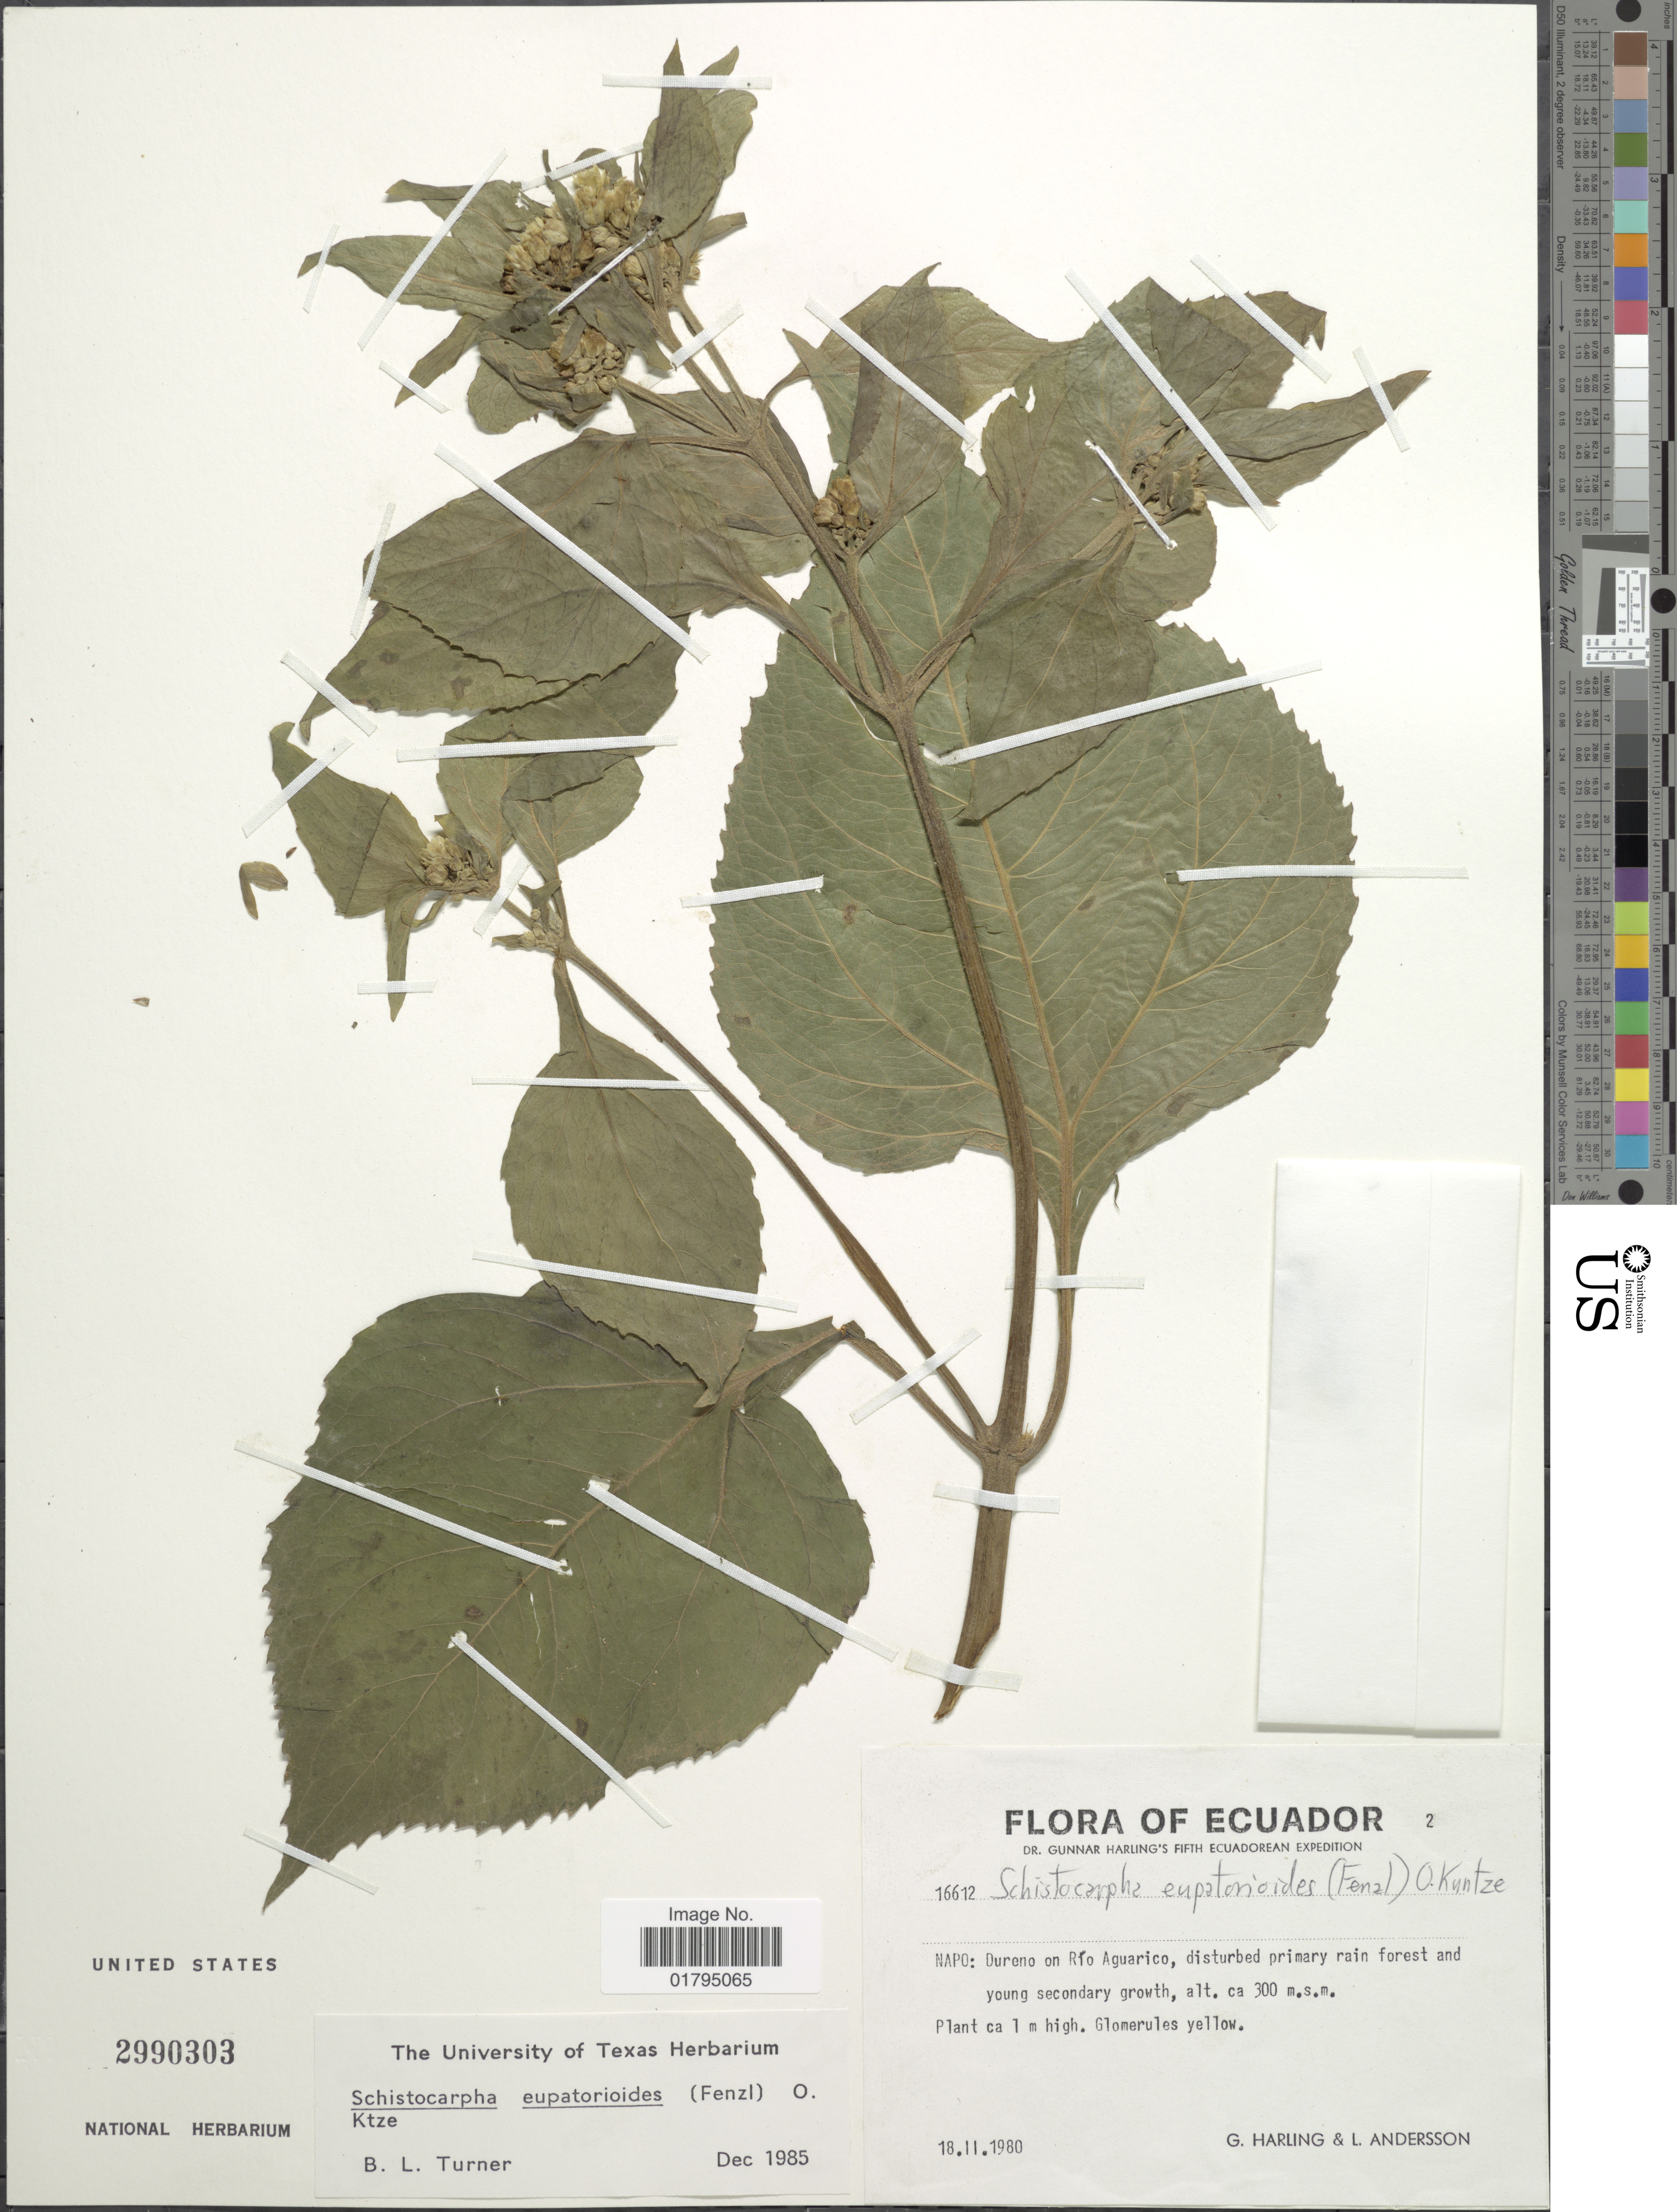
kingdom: Plantae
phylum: Tracheophyta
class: Magnoliopsida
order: Asterales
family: Asteraceae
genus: Schistocarpha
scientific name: Schistocarpha eupatorioides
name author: (Fenzl) Kuntze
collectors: G. Harling & L. Andersson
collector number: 16612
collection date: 1980-02-18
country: Ecuador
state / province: Napo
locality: Napo: Dureno on Rio Aguarico, disturbed primary forest and young secondary growth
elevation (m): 300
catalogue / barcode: US 2990303